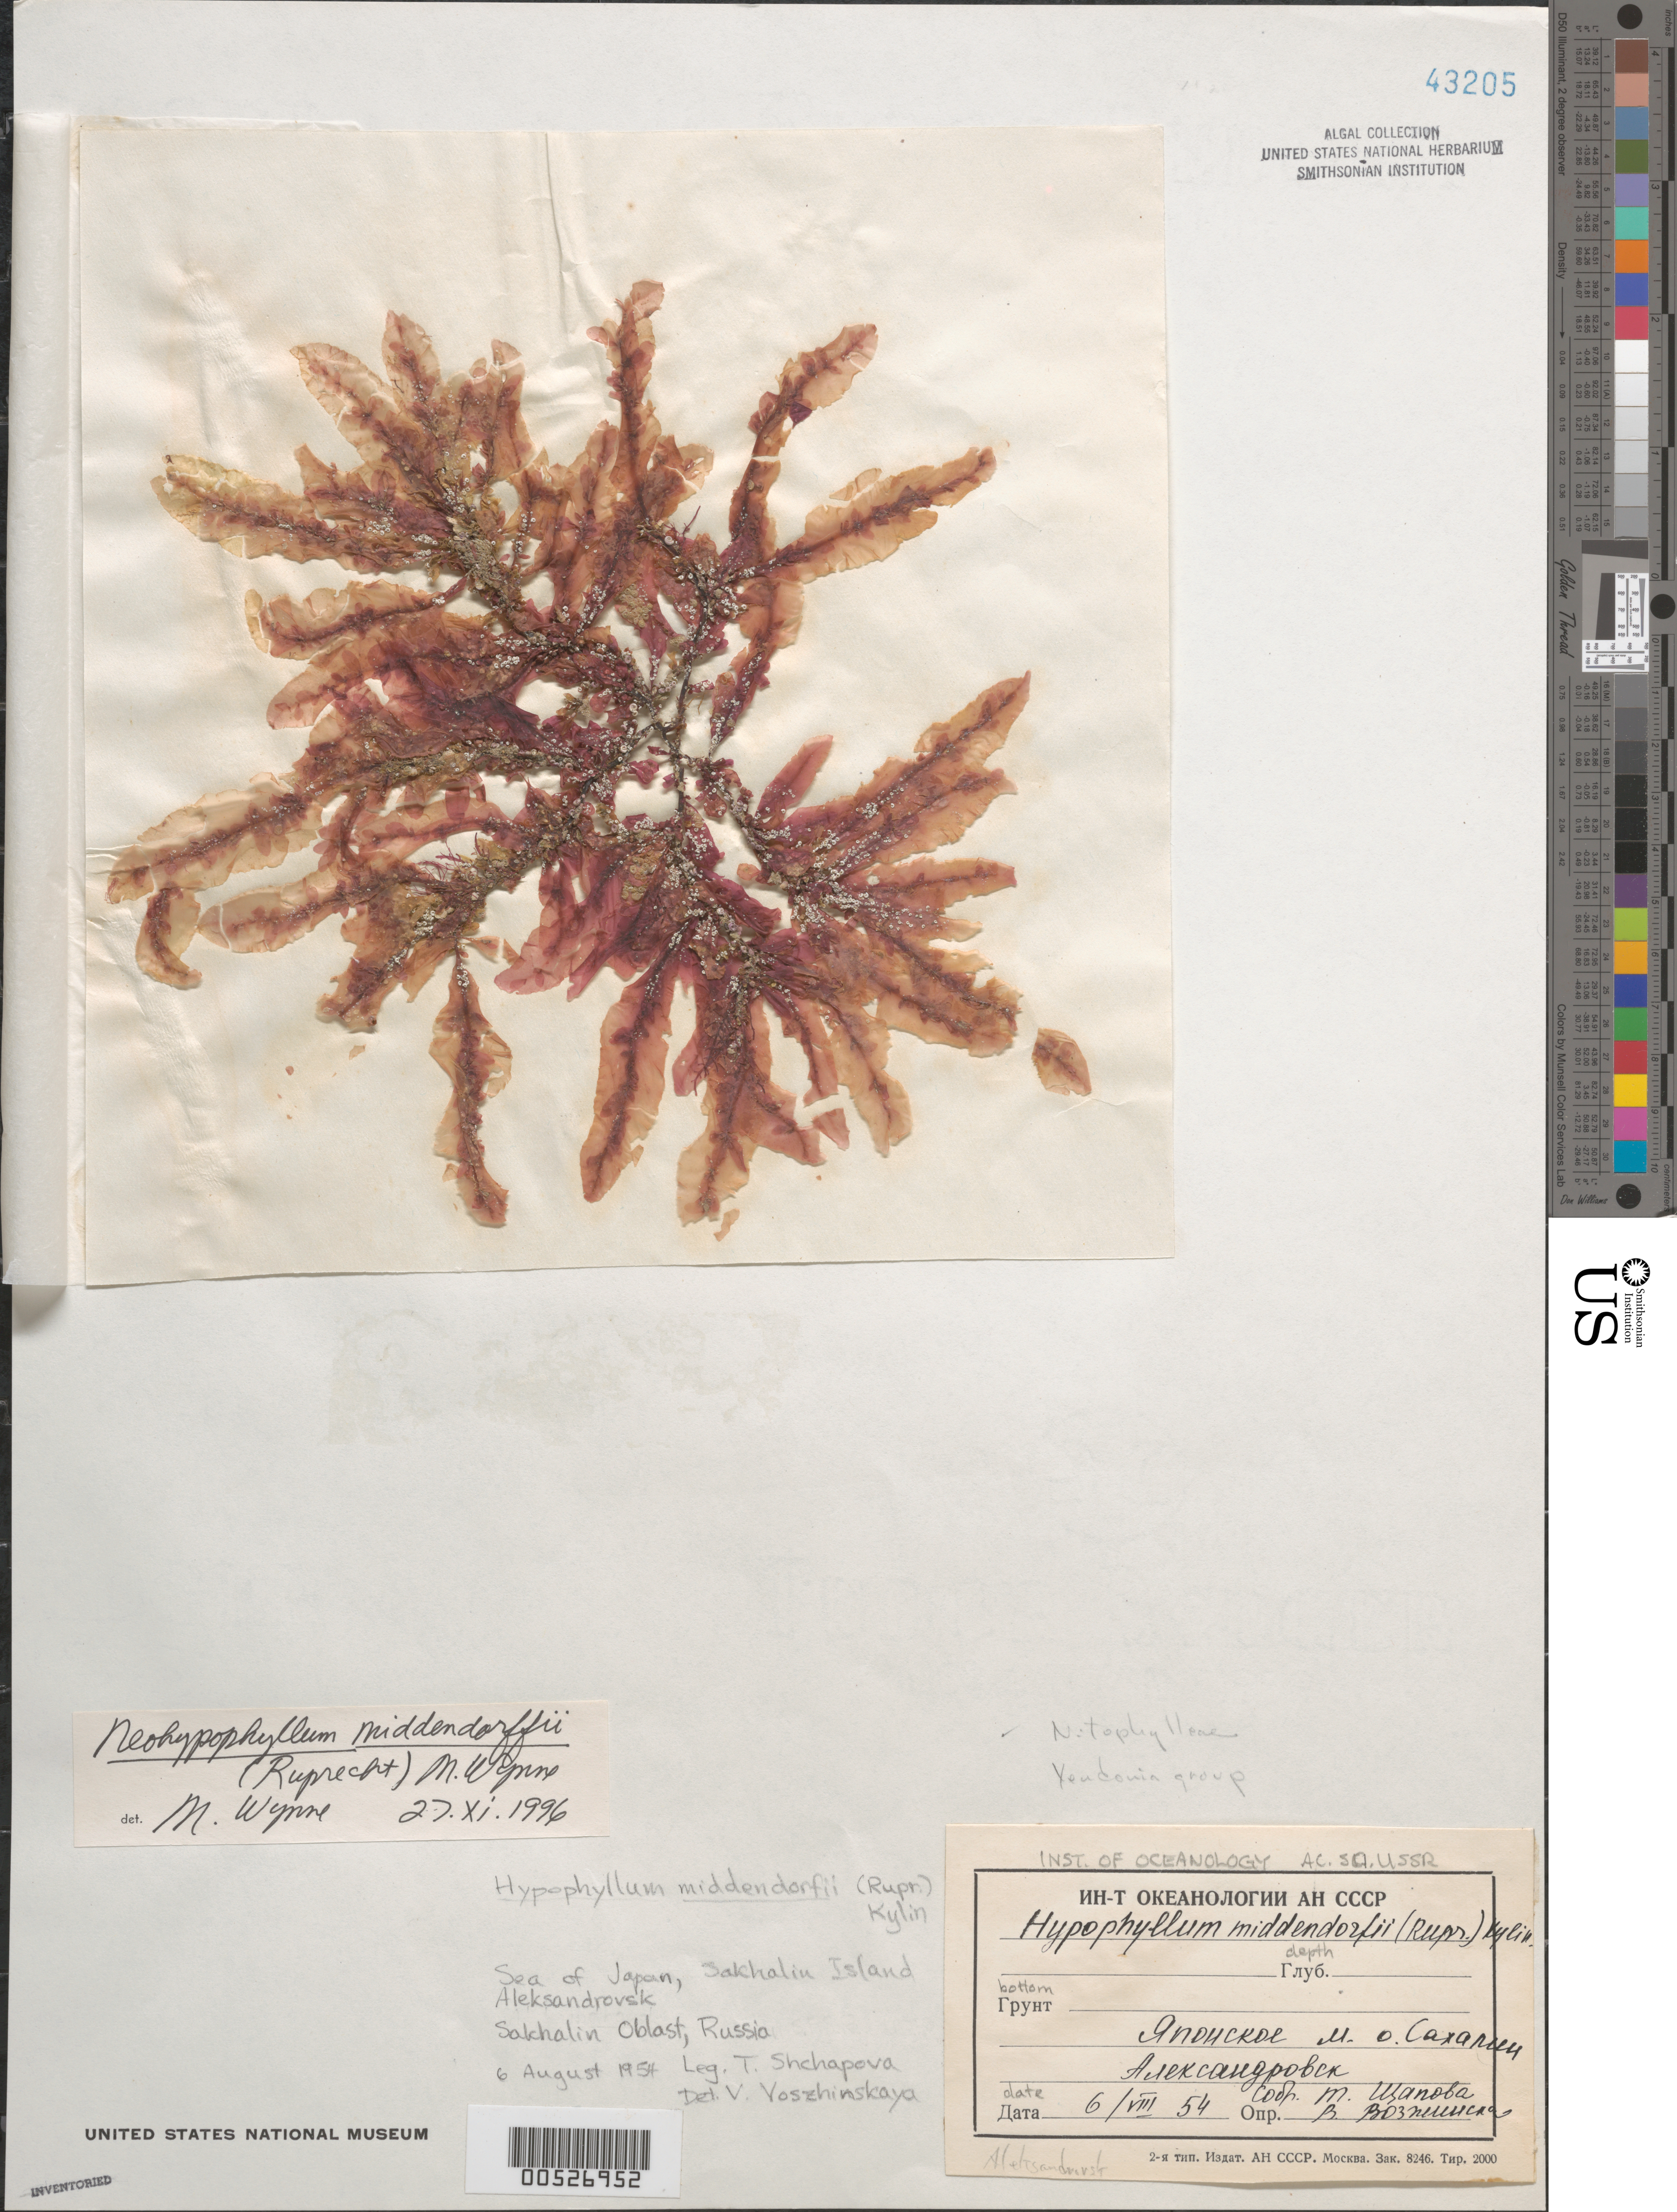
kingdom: Plantae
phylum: Rhodophyta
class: Florideophyceae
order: Ceramiales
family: Delesseriaceae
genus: Neohypophyllum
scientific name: Neohypophyllum middendorffii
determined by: Wynne, M. J.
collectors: T. Shchapova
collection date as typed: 06 Aug 1954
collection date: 1954-08-06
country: Russian Federation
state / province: Sakhalin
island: Sakhalin Island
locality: Sea of Japan, Aleksandrovsk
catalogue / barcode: US 43205